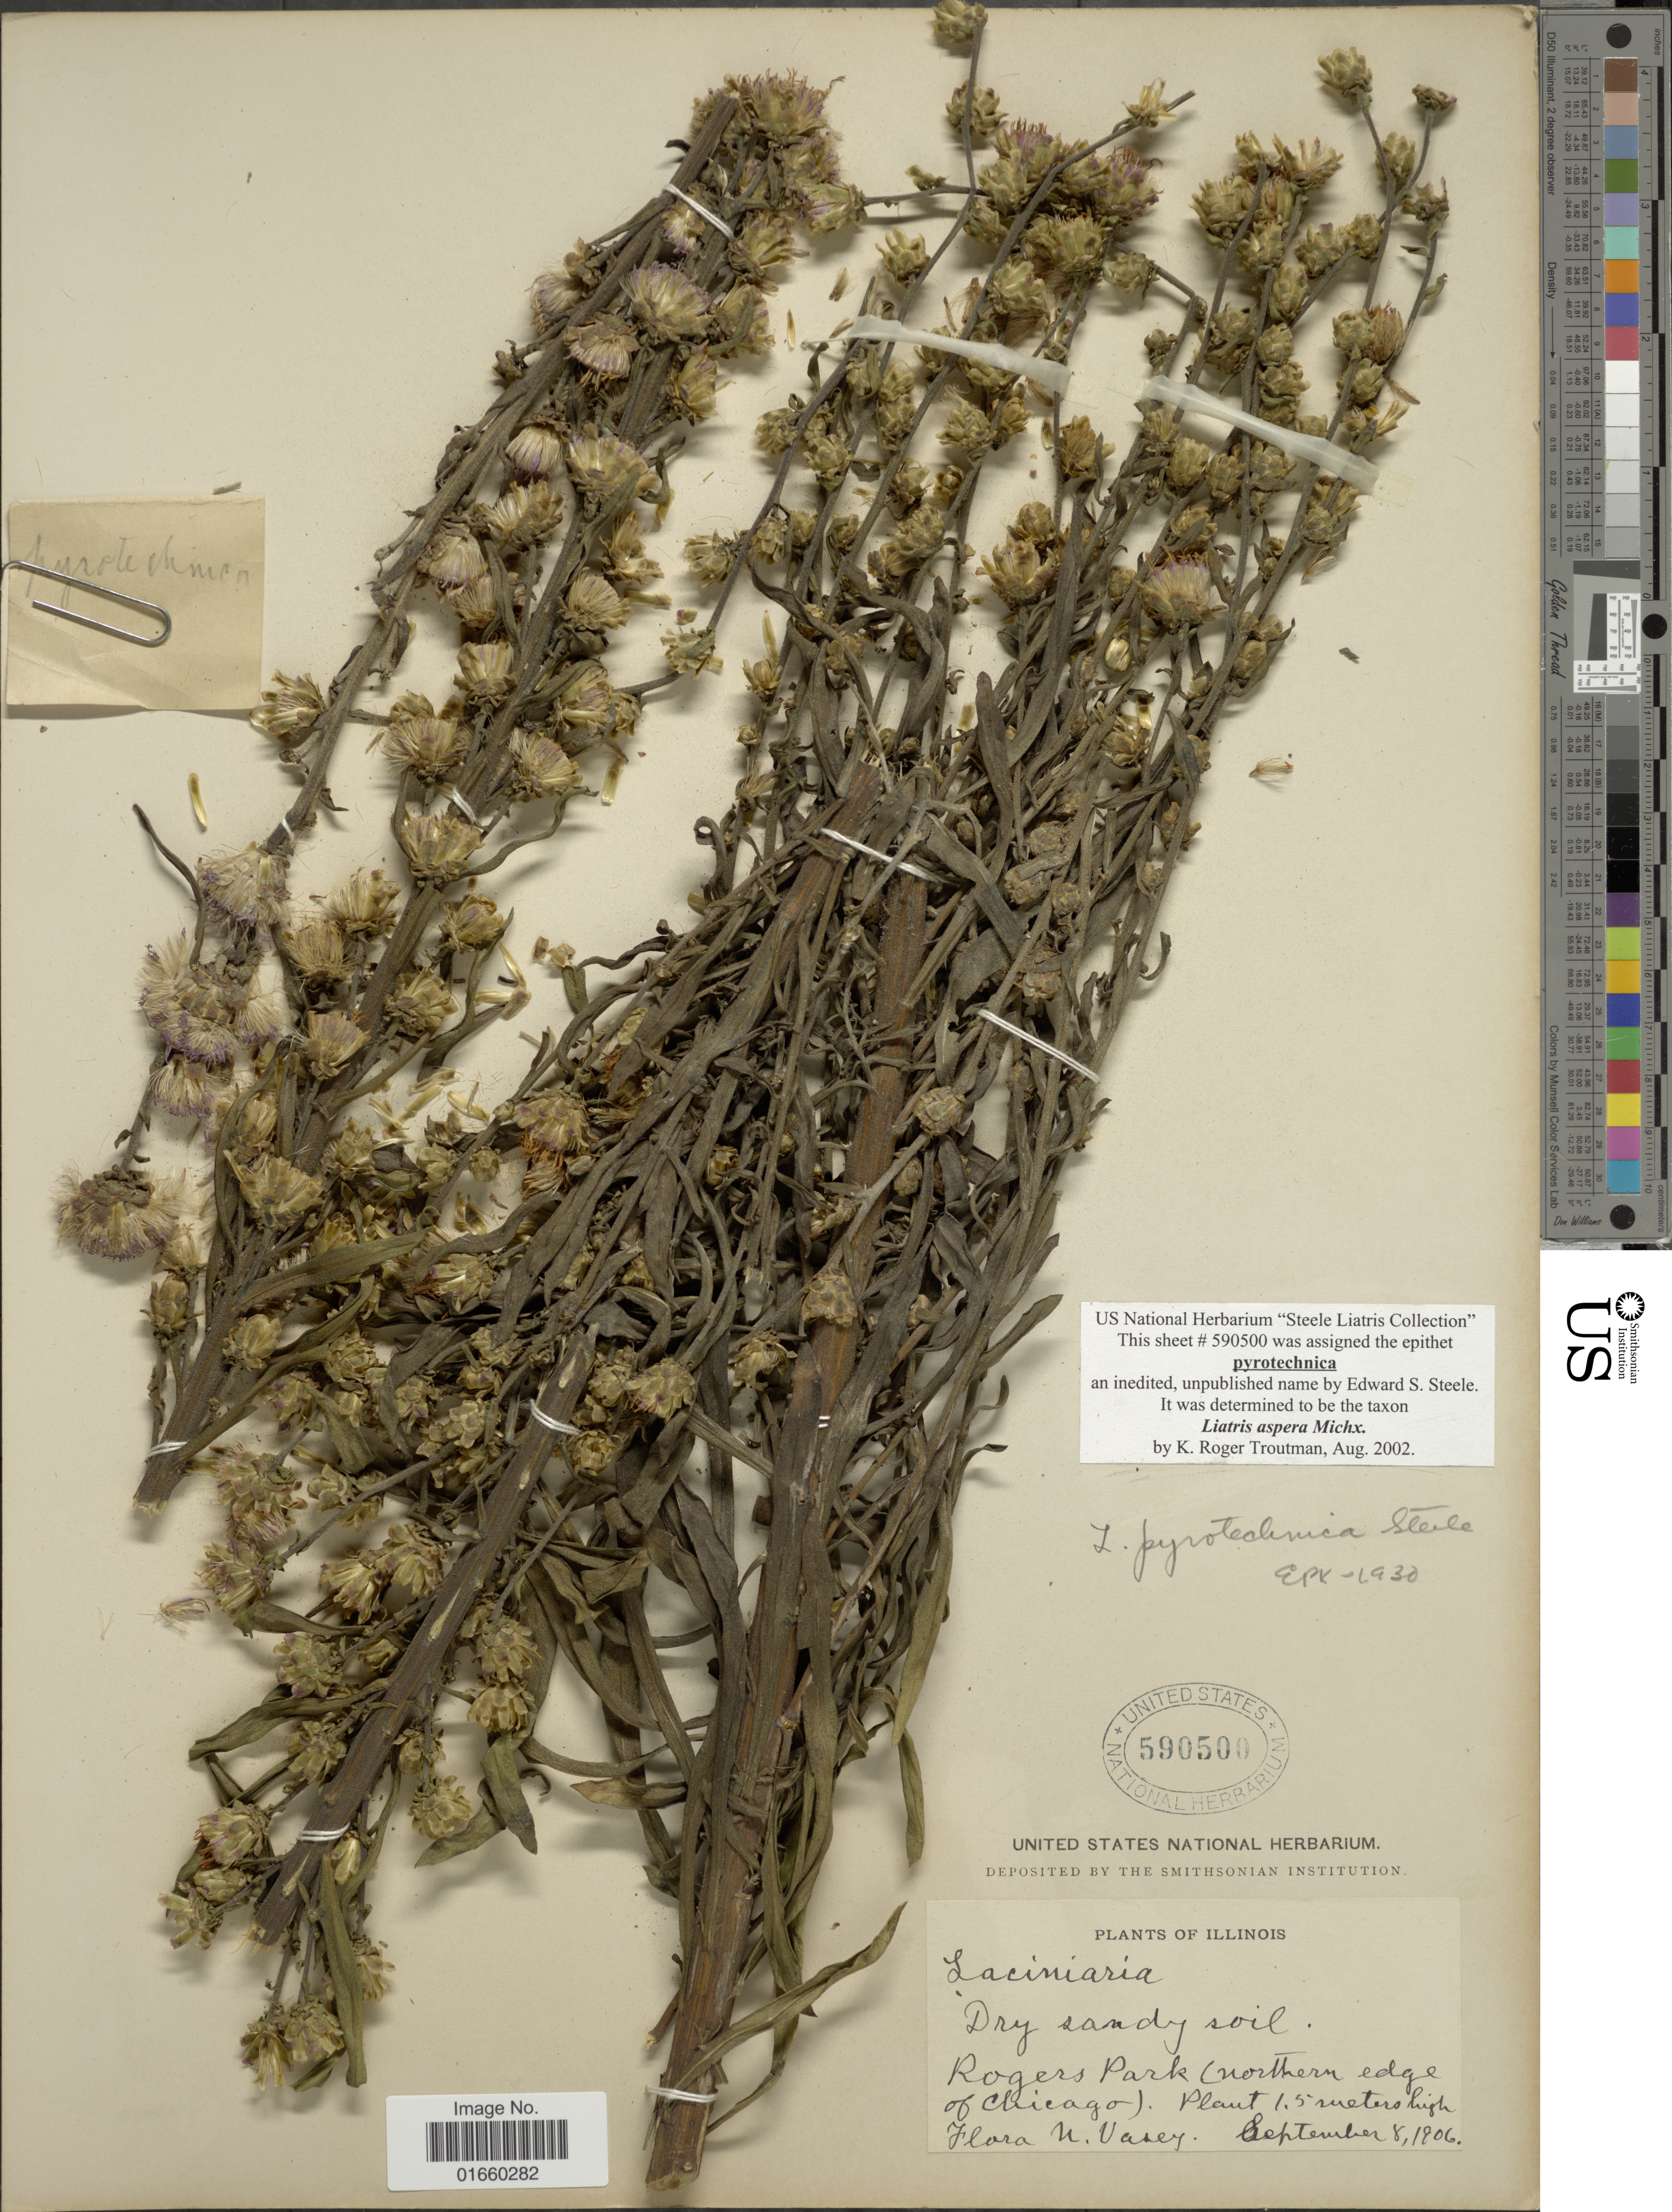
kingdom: Plantae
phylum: Tracheophyta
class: Magnoliopsida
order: Asterales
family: Asteraceae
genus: Liatris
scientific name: Liatris aspera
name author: Michx.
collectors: N. Vasey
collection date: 1906-09-08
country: United States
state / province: Illinois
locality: Rogers Park (northern edge of Chicago)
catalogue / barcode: US 590500